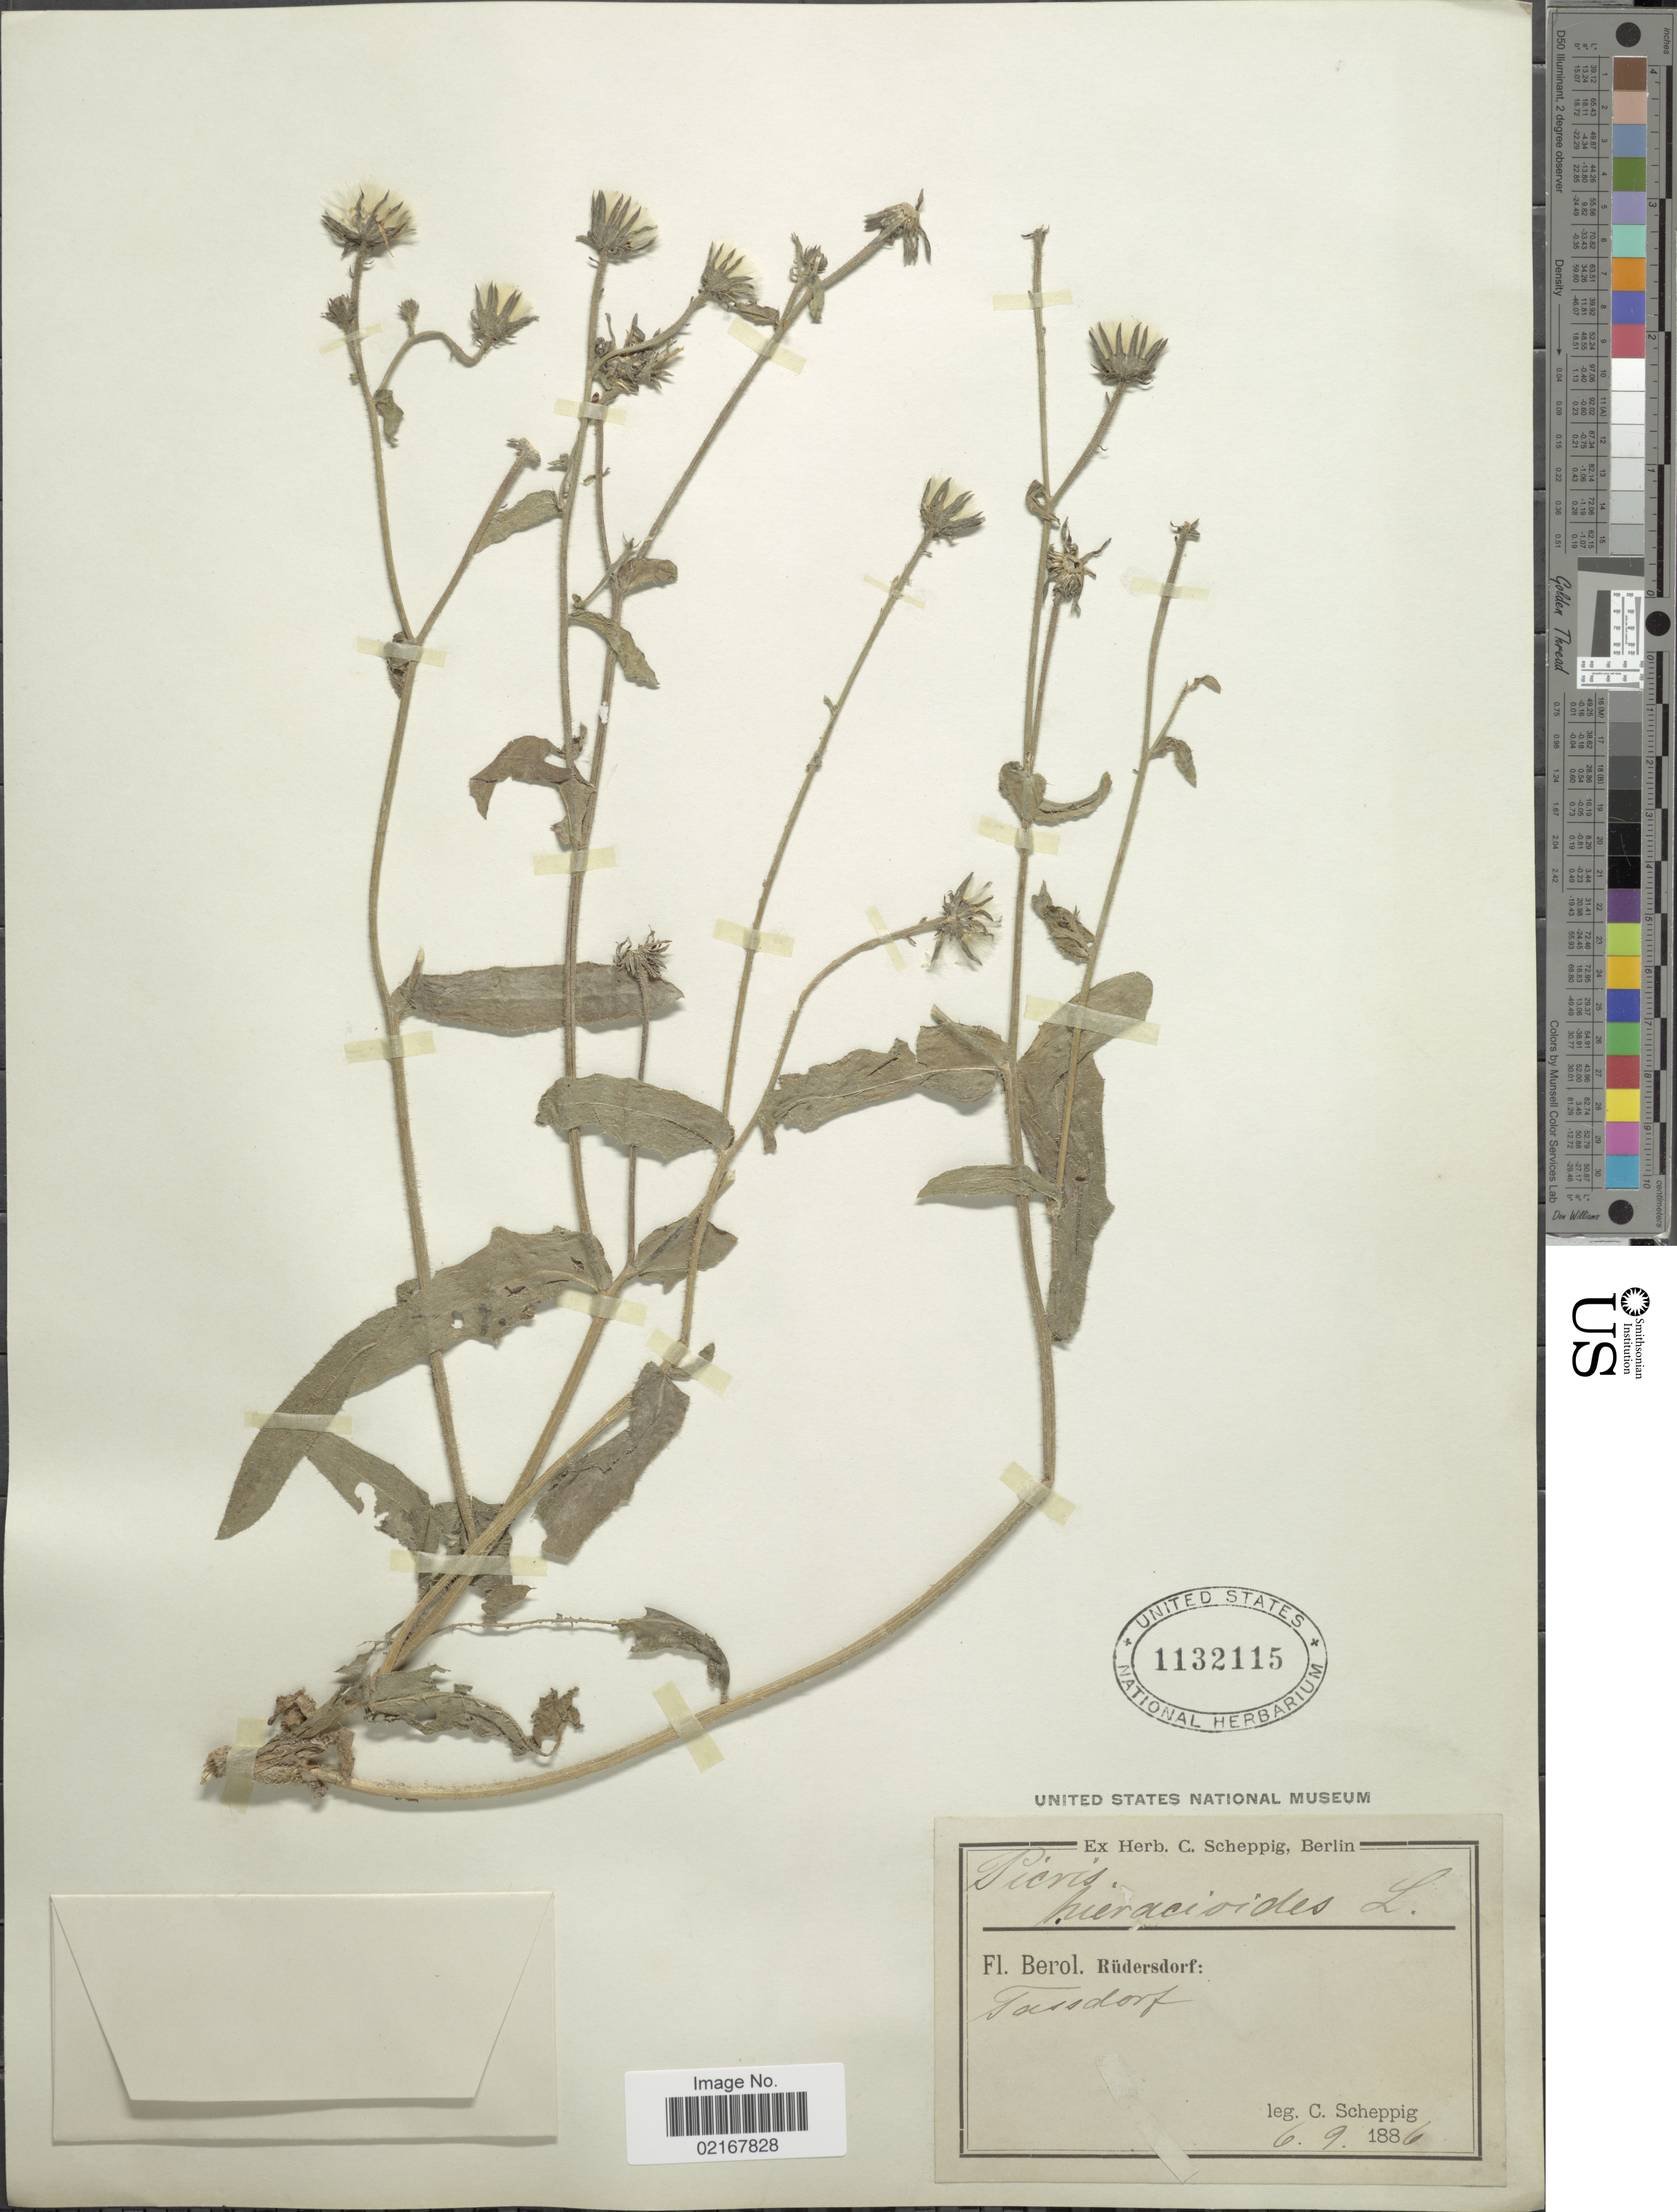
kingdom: Plantae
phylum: Tracheophyta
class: Magnoliopsida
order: Asterales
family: Asteraceae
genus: Picris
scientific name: Picris hieracioides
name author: L.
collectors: C. Scheppig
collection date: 1886-09-06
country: Austria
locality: Berol, Rudersdorf, Tarsdorf [interpreted]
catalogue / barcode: US 1132115